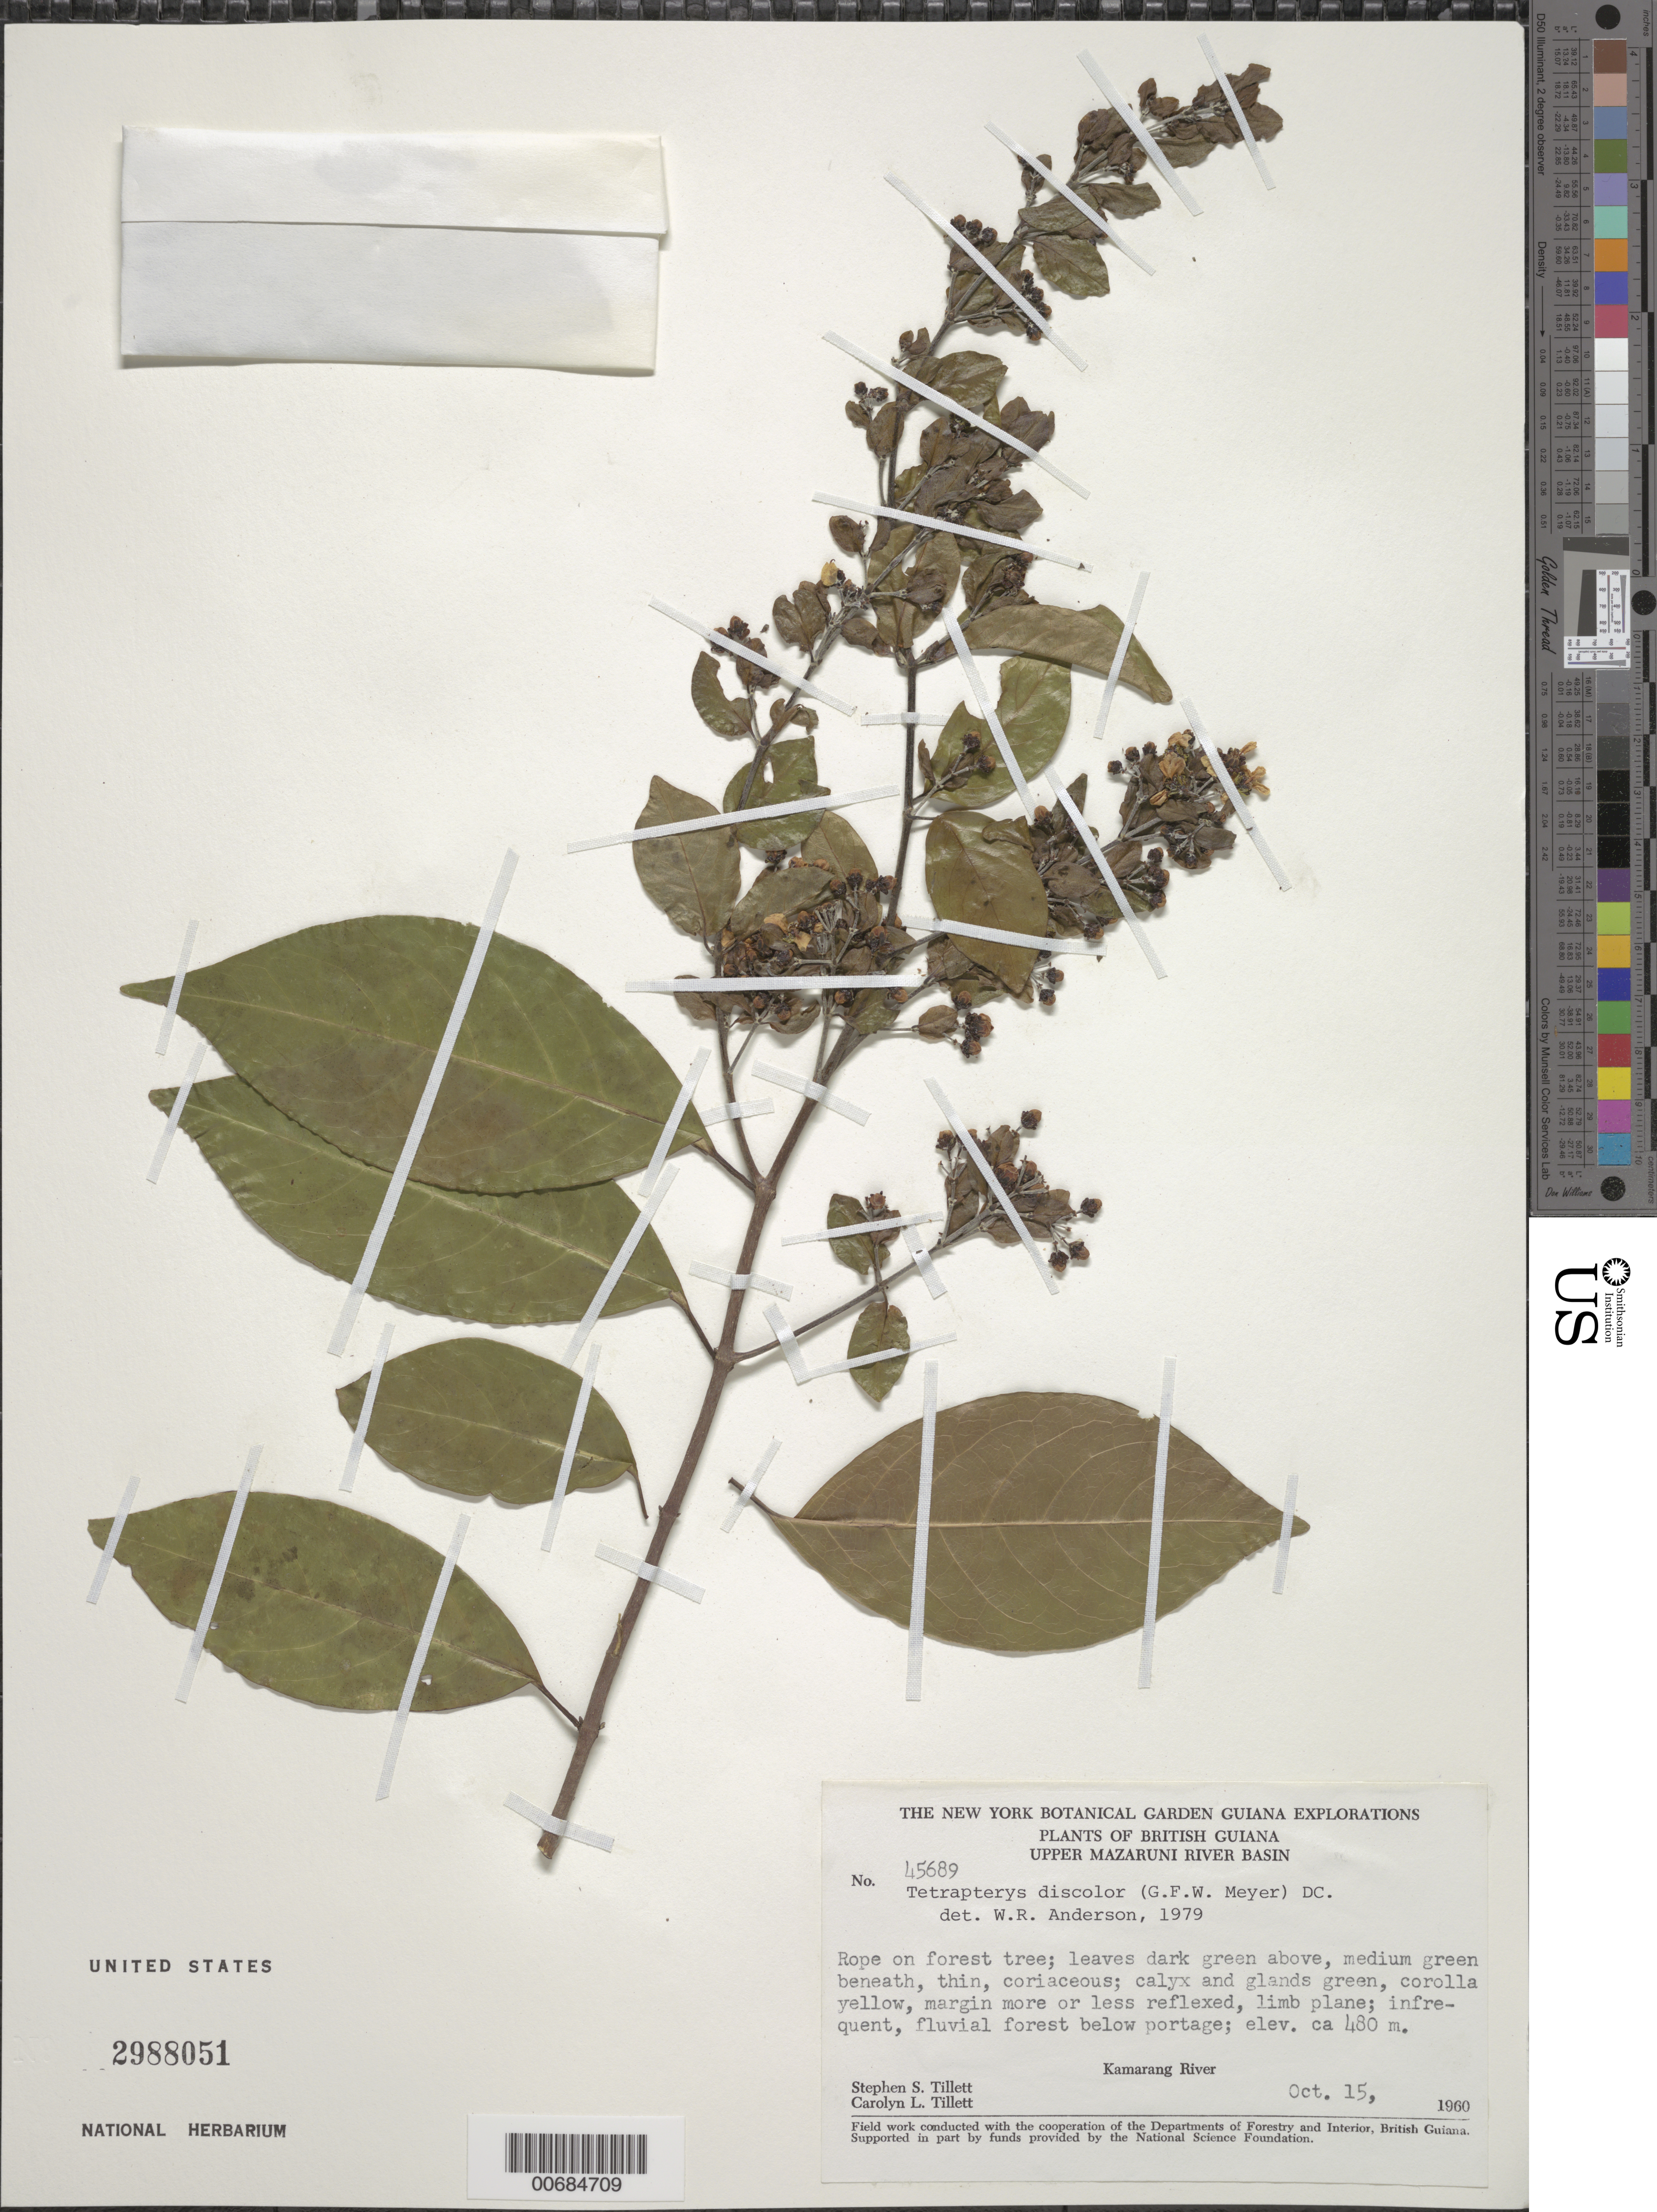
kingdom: Plantae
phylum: Tracheophyta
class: Magnoliopsida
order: Malpighiales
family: Malpighiaceae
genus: Tetrapterys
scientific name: Tetrapterys discolor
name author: (G. Mey.) DC.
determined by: Anderson, W. R., (MICH), University of Michigan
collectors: S. S. Tillett, C. L. Tillett & R. Boyan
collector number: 45689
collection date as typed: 15-Oct-60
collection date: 1960-10-15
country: Guyana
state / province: Cuyuni-Mazaruni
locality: Kamarang R., Upper Mazaruni River Basin, below portage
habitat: Fluvial forest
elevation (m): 146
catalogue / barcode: US 2988051